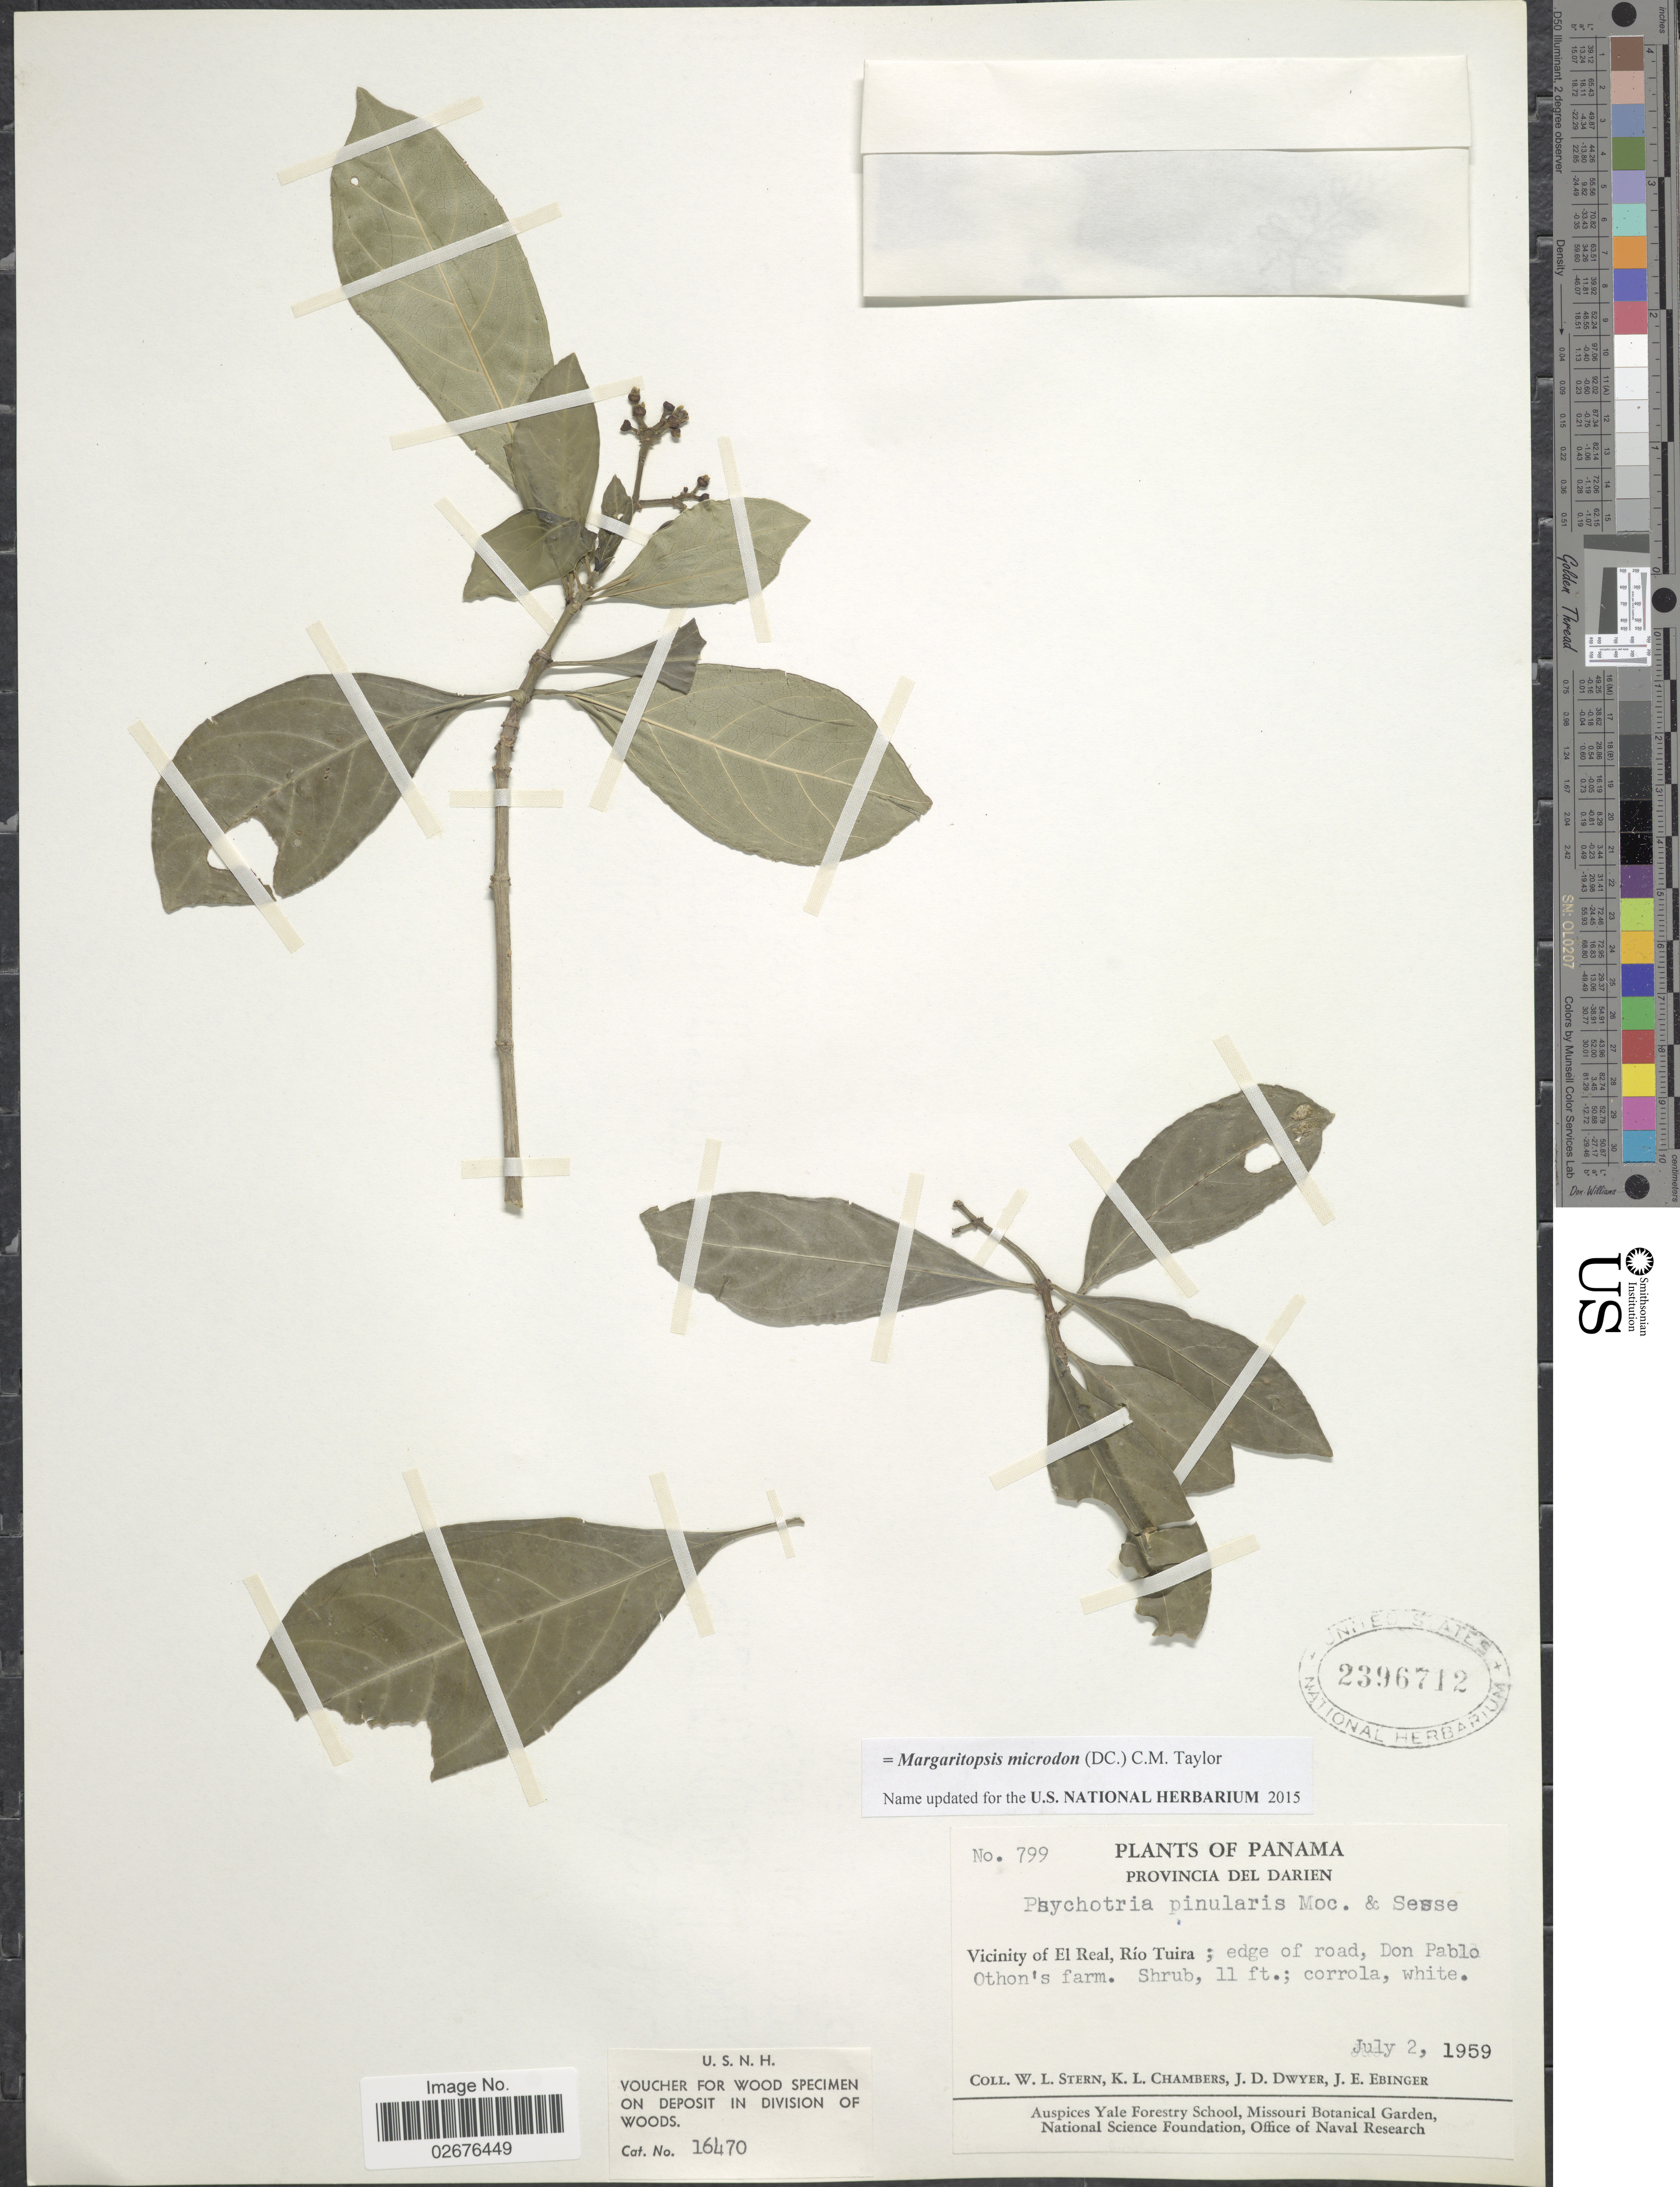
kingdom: Plantae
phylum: Tracheophyta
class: Magnoliopsida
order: Gentianales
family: Rubiaceae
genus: Margaritopsis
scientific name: Margaritopsis microdon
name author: (DC.) C.M. Taylor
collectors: W. L. Stern, K. Chambers, J. D. Dwyer & J. Ebinger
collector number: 799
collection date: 1959-07-02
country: Panama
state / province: Darién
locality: Vicinity of El Real, Rio Tuira; edge of road, Don Pablo Othon's farm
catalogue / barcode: US 2396712